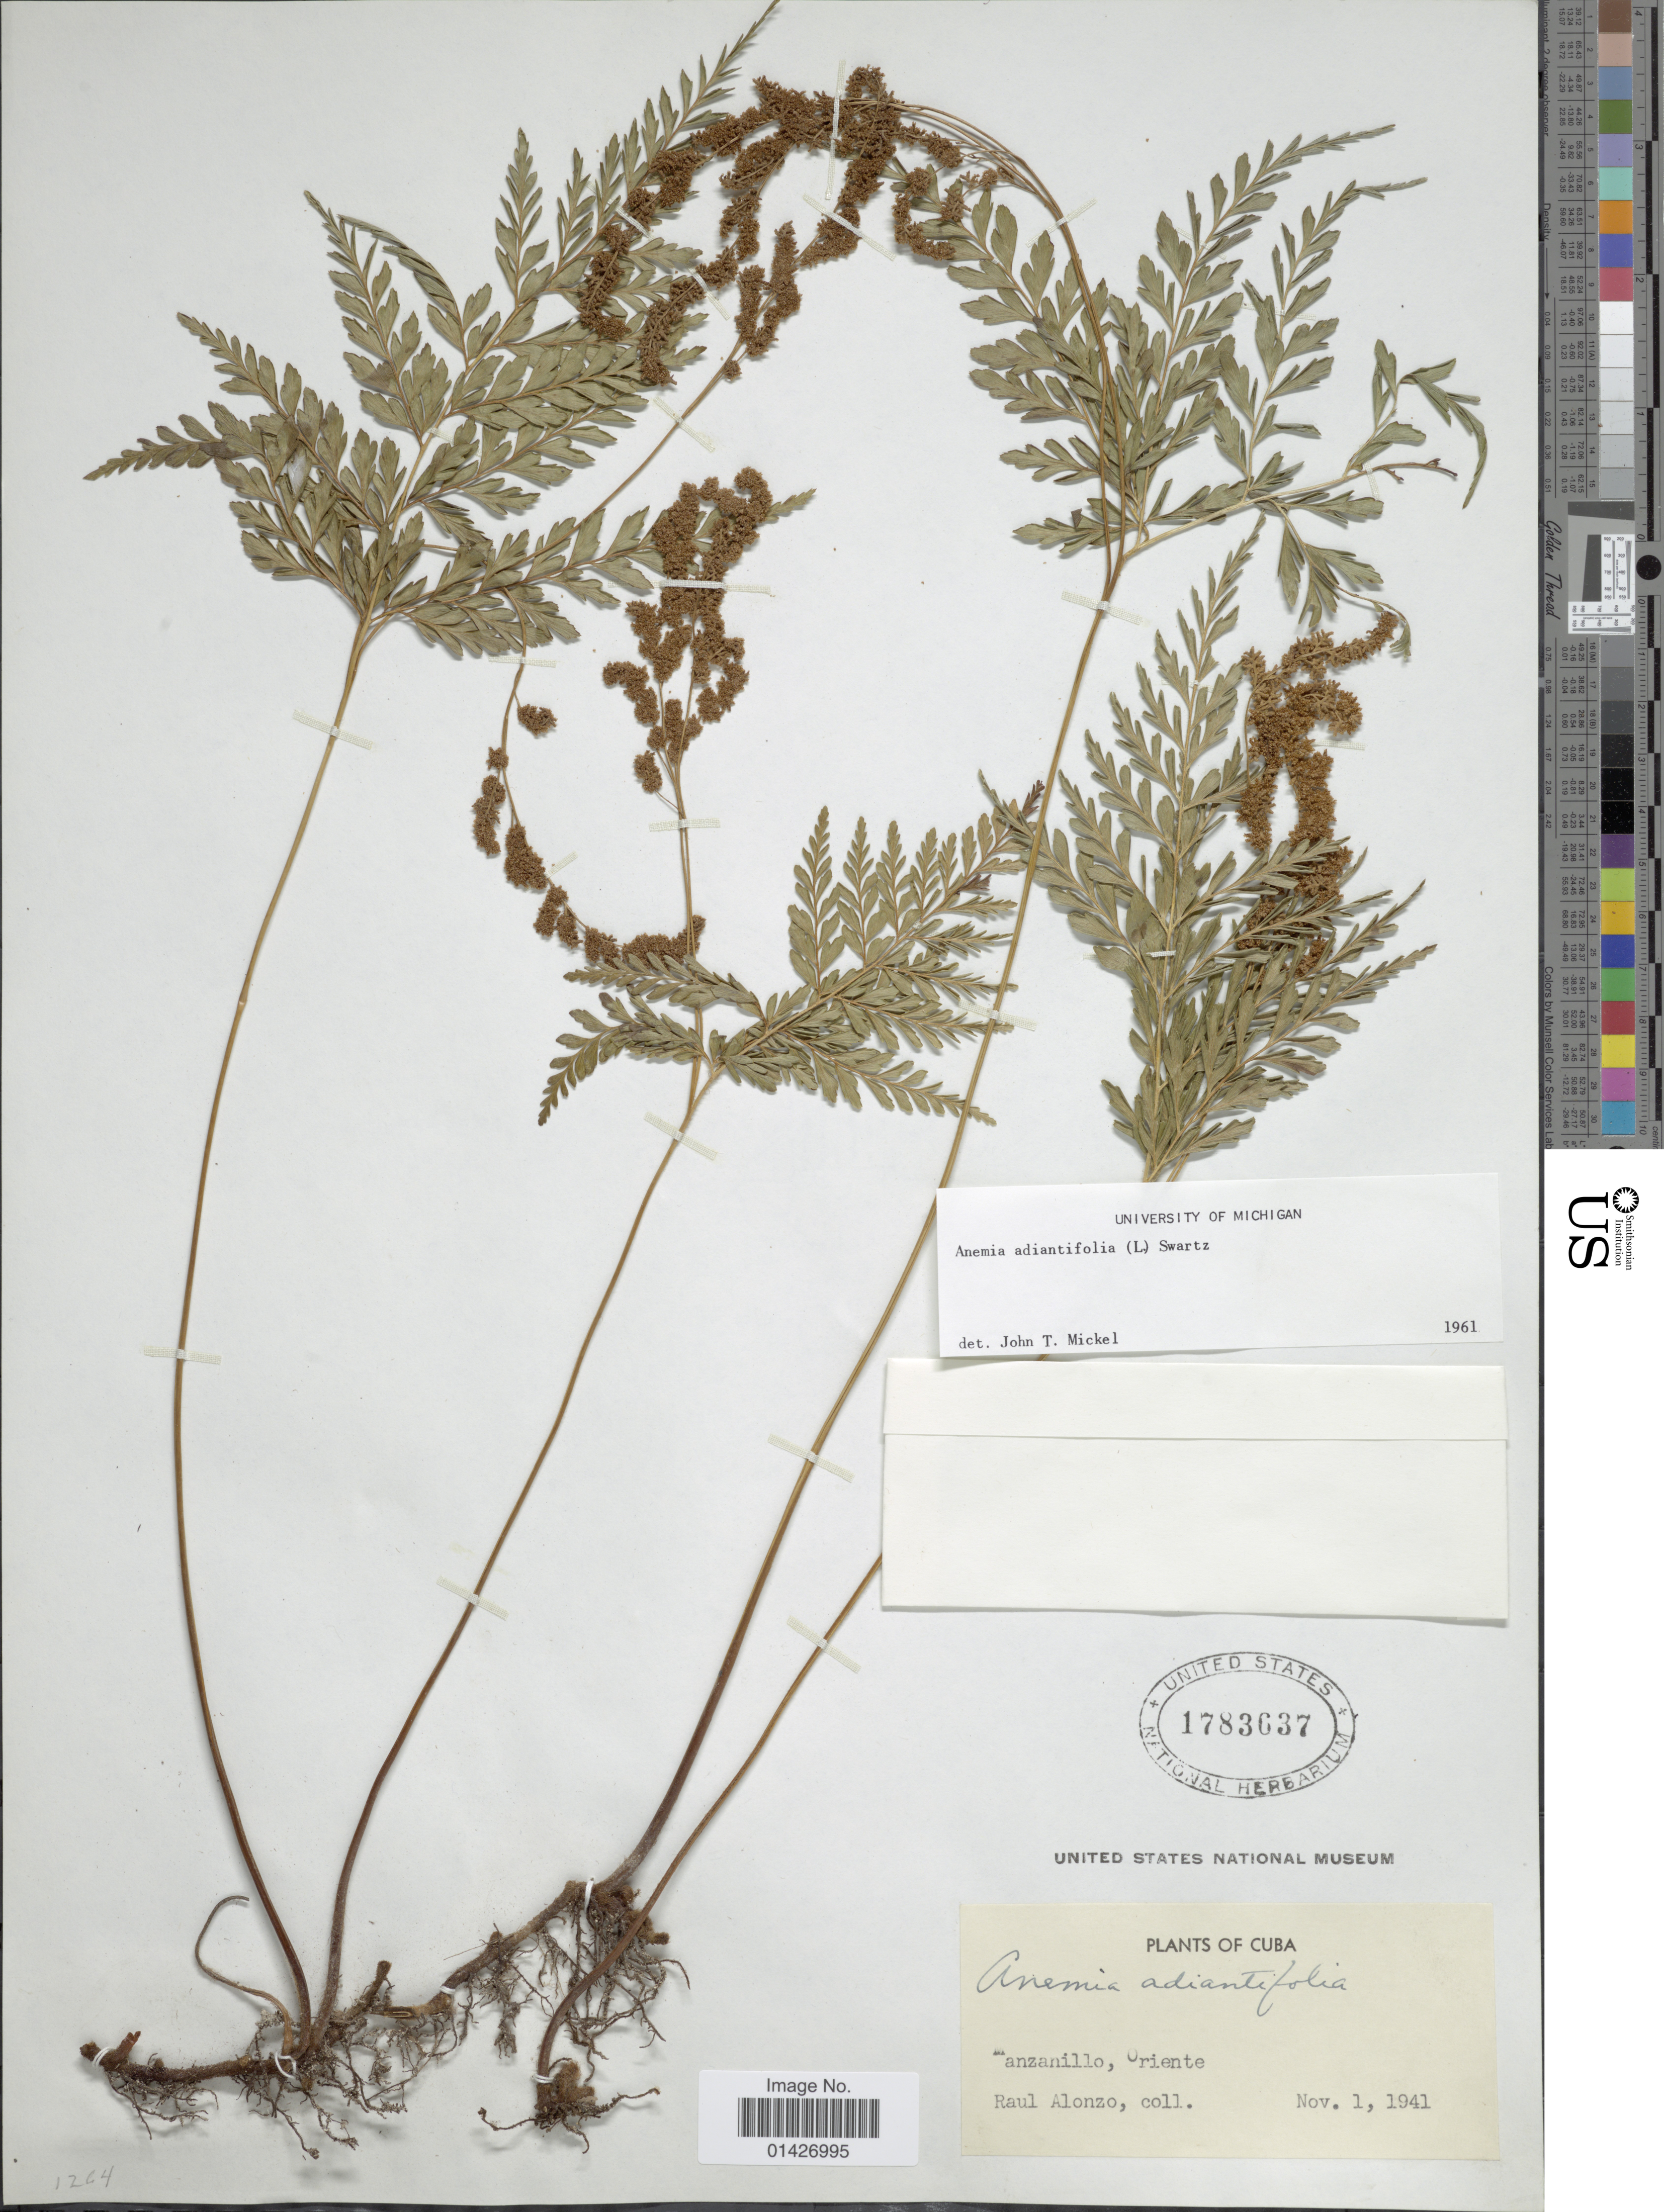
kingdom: Plantae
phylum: Tracheophyta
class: Polypodiopsida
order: Schizaeales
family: Anemiaceae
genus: Anemia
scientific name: Anemia adiantifolia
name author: (L.) Sw.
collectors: R. Alonzo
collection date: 1941-11-01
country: Cuba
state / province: Oriente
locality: Manzanillo, Oriente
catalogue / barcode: US 1783637